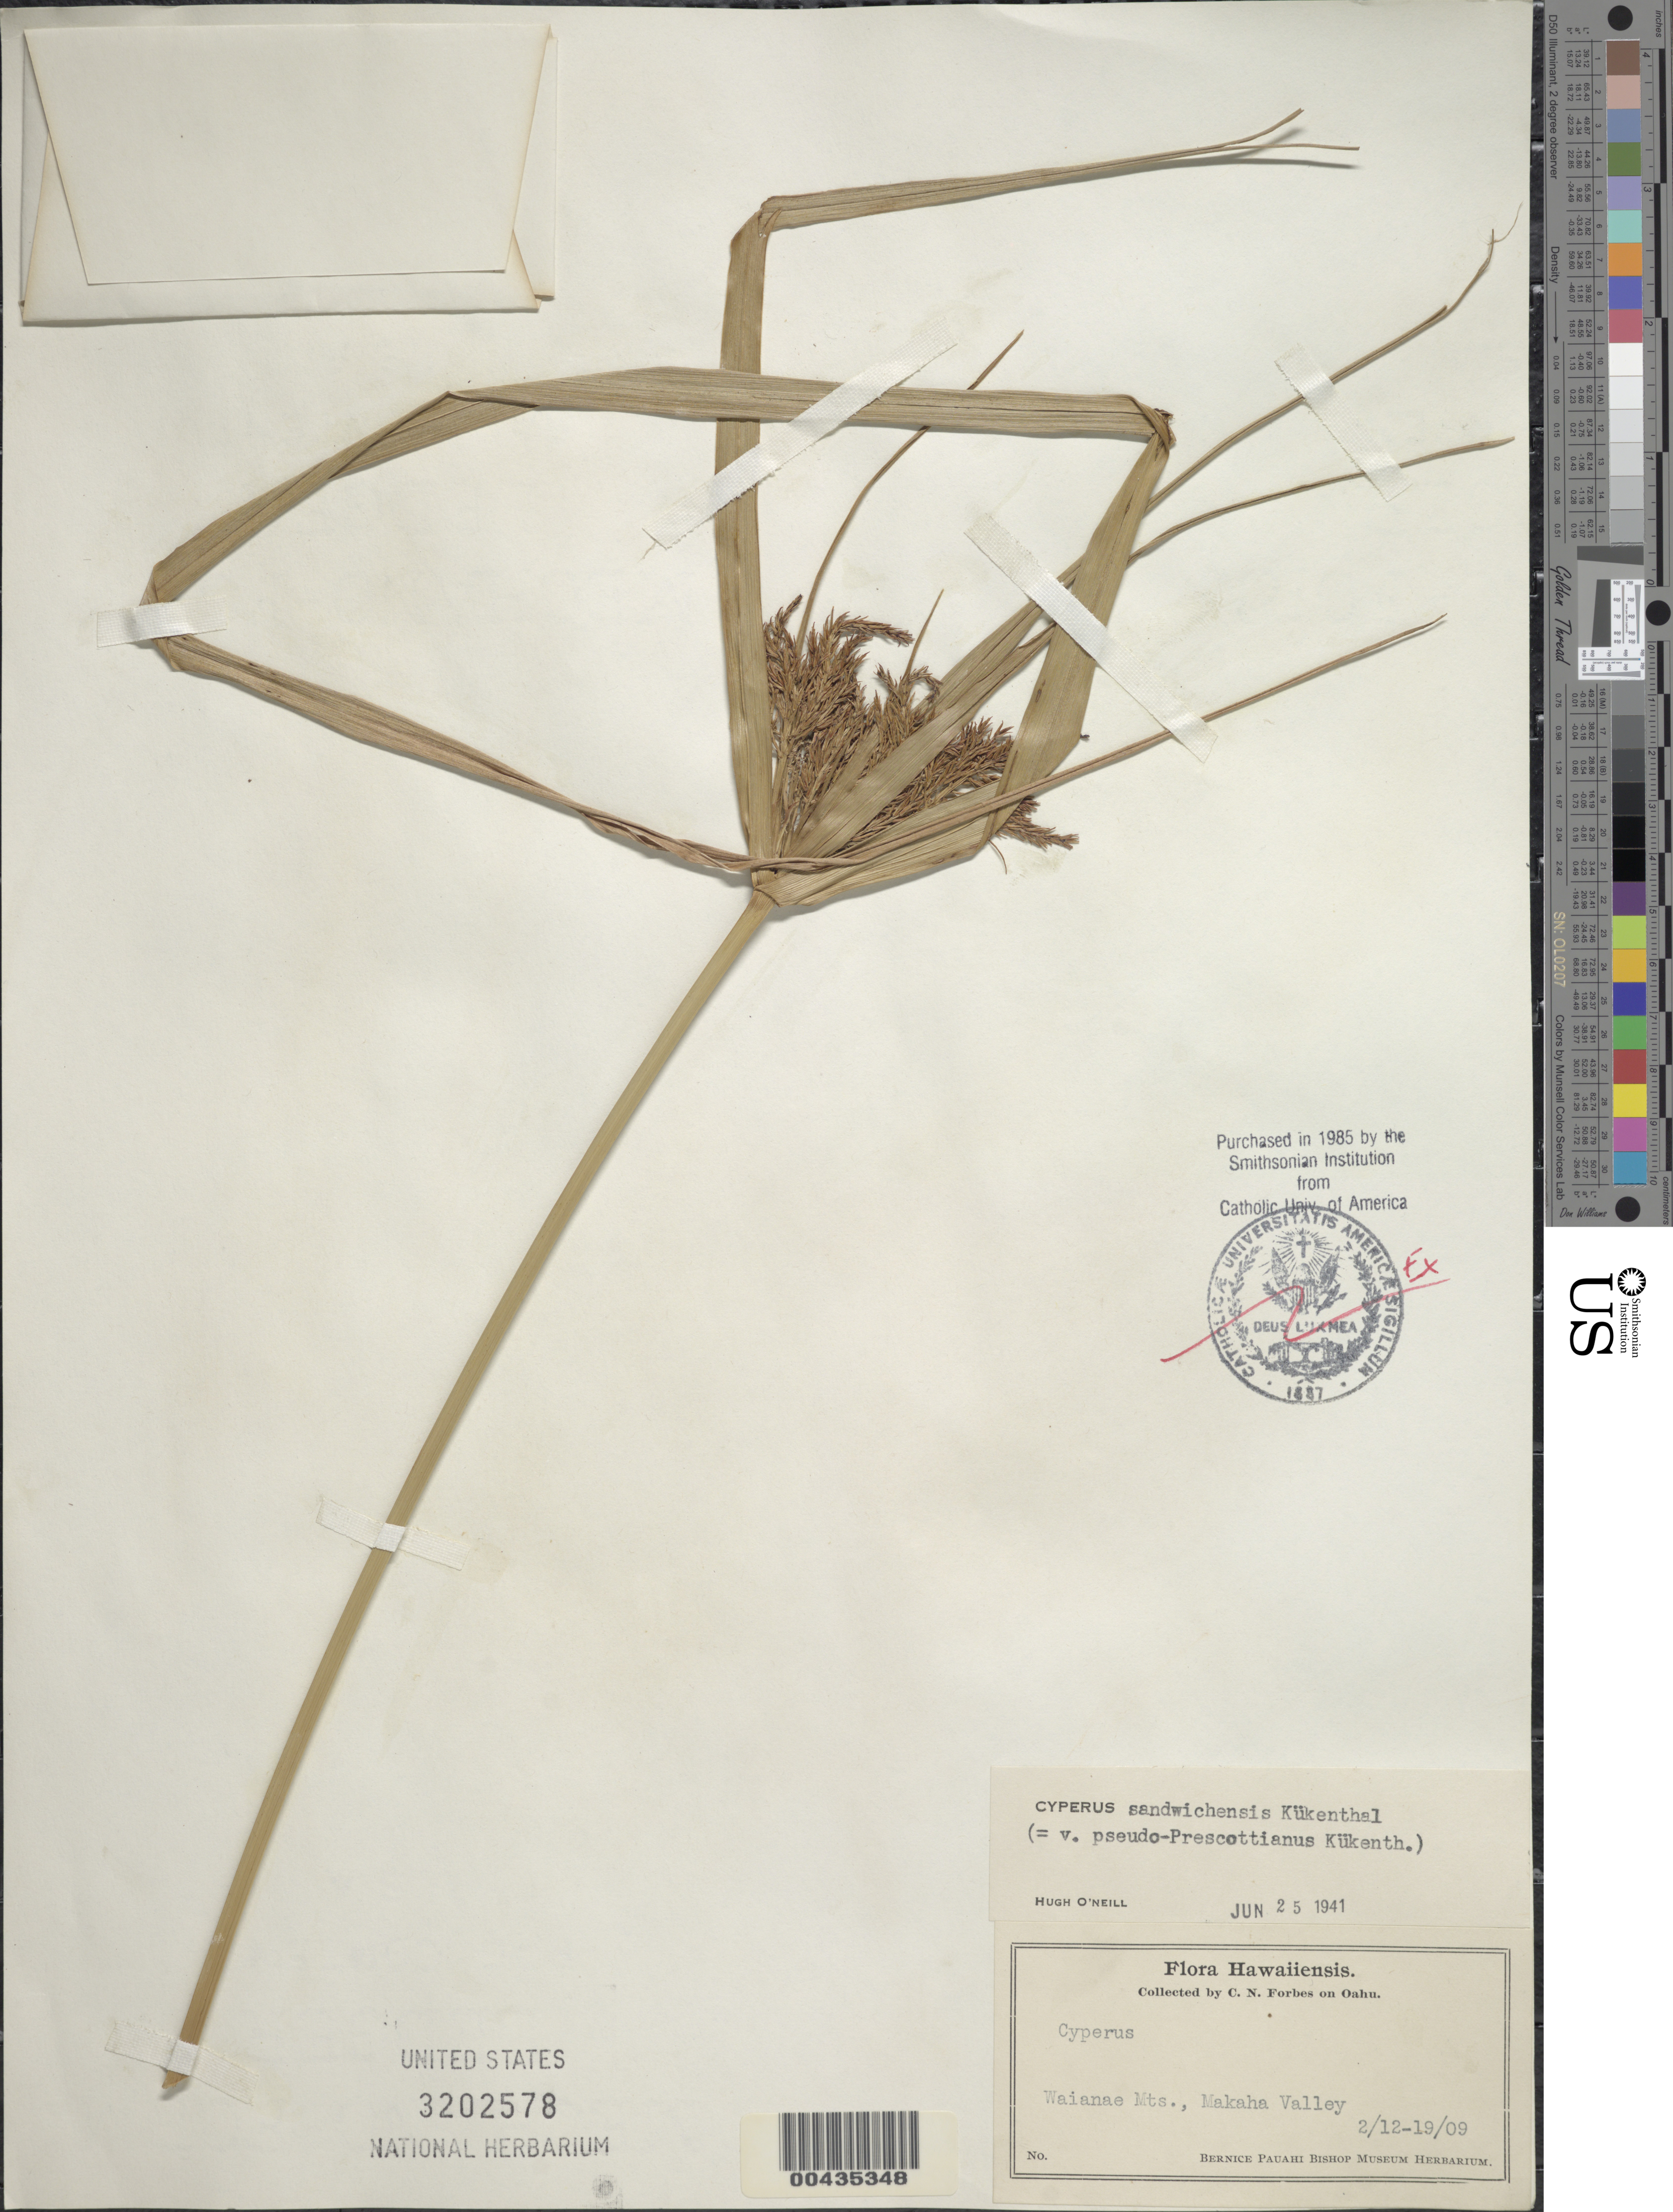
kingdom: Plantae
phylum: Tracheophyta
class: Liliopsida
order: Poales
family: Cyperaceae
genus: Cyperus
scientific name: Cyperus sandwicensis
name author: Kük.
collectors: C. N. Forbes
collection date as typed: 12 Feb 1909 to 19 Feb 1909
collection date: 1909-02-12/1909-02-19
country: United States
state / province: Hawaii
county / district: Honolulu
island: Oahu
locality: Waianae Mountains, Makaha Valley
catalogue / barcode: US 3202578